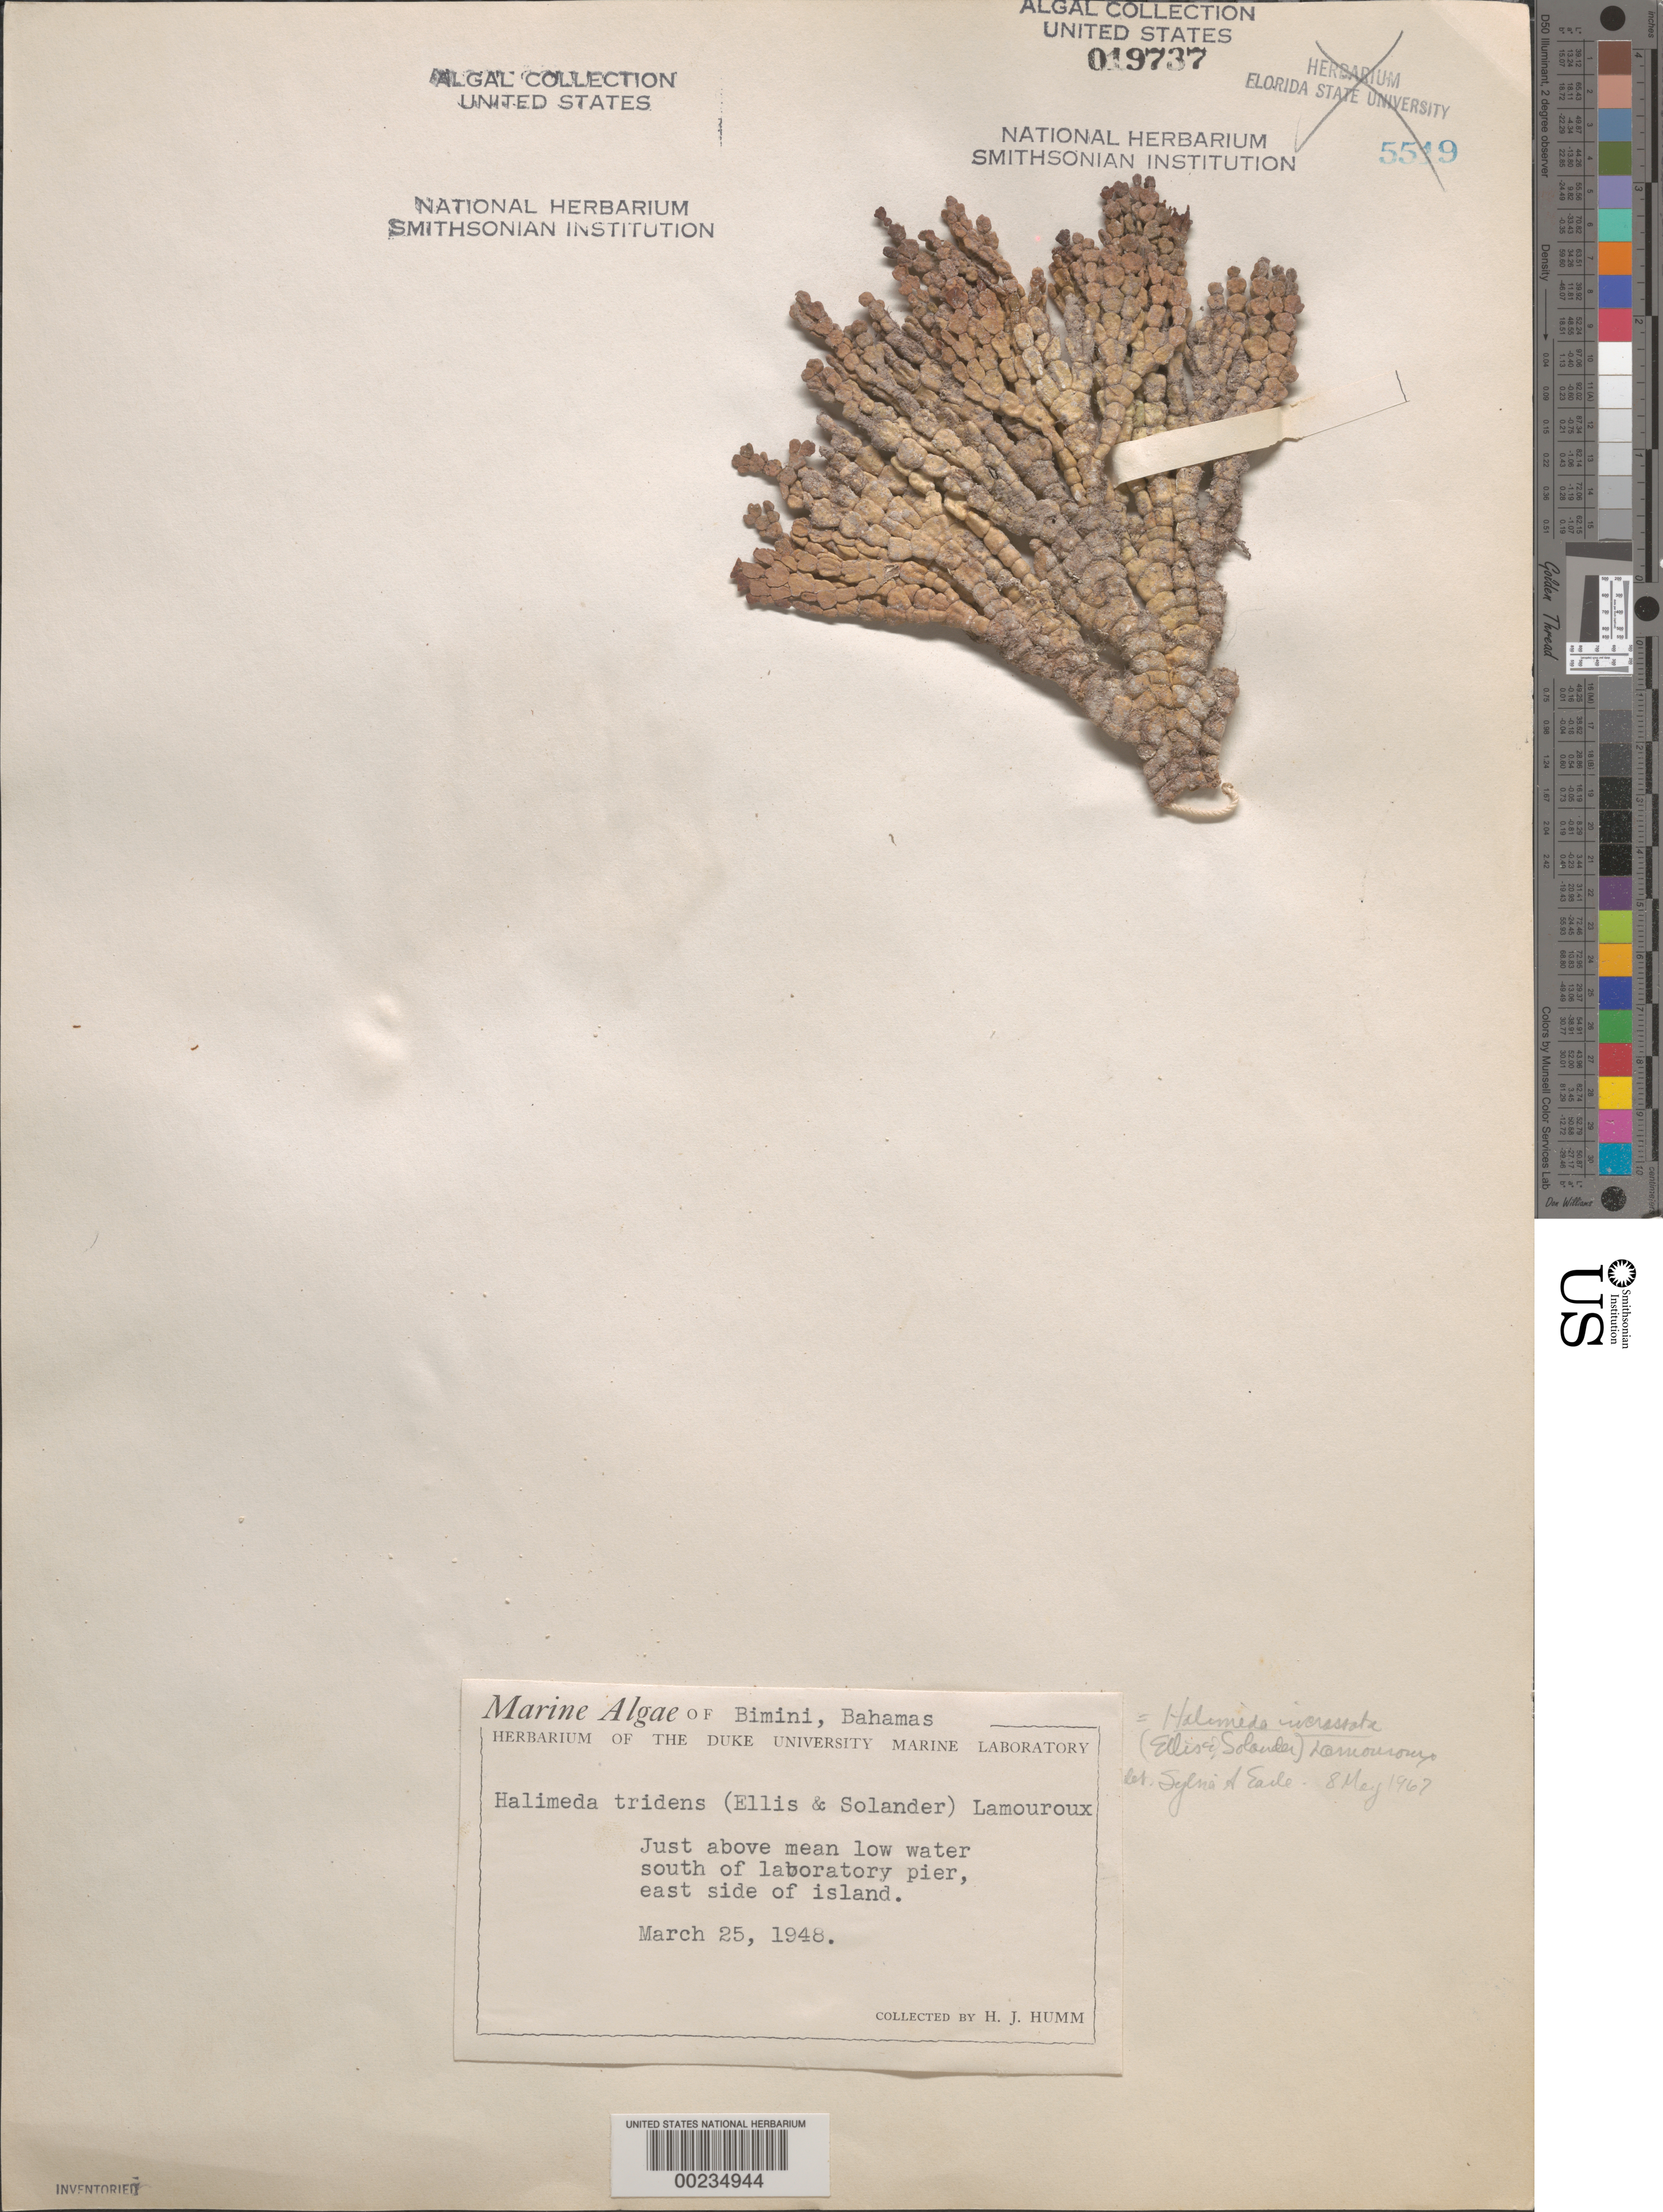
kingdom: Plantae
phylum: Chlorophyta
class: Ulvophyceae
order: Bryopsidales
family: Halimedaceae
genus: Halimeda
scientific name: Halimeda incrassata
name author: (J. Ellis) J.V.Lamouroux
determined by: Earle, S. A.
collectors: H. J. Humm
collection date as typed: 25 Mar 1948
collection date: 1948-03-25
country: Bahamas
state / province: Biminis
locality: North bimini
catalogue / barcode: US 19737